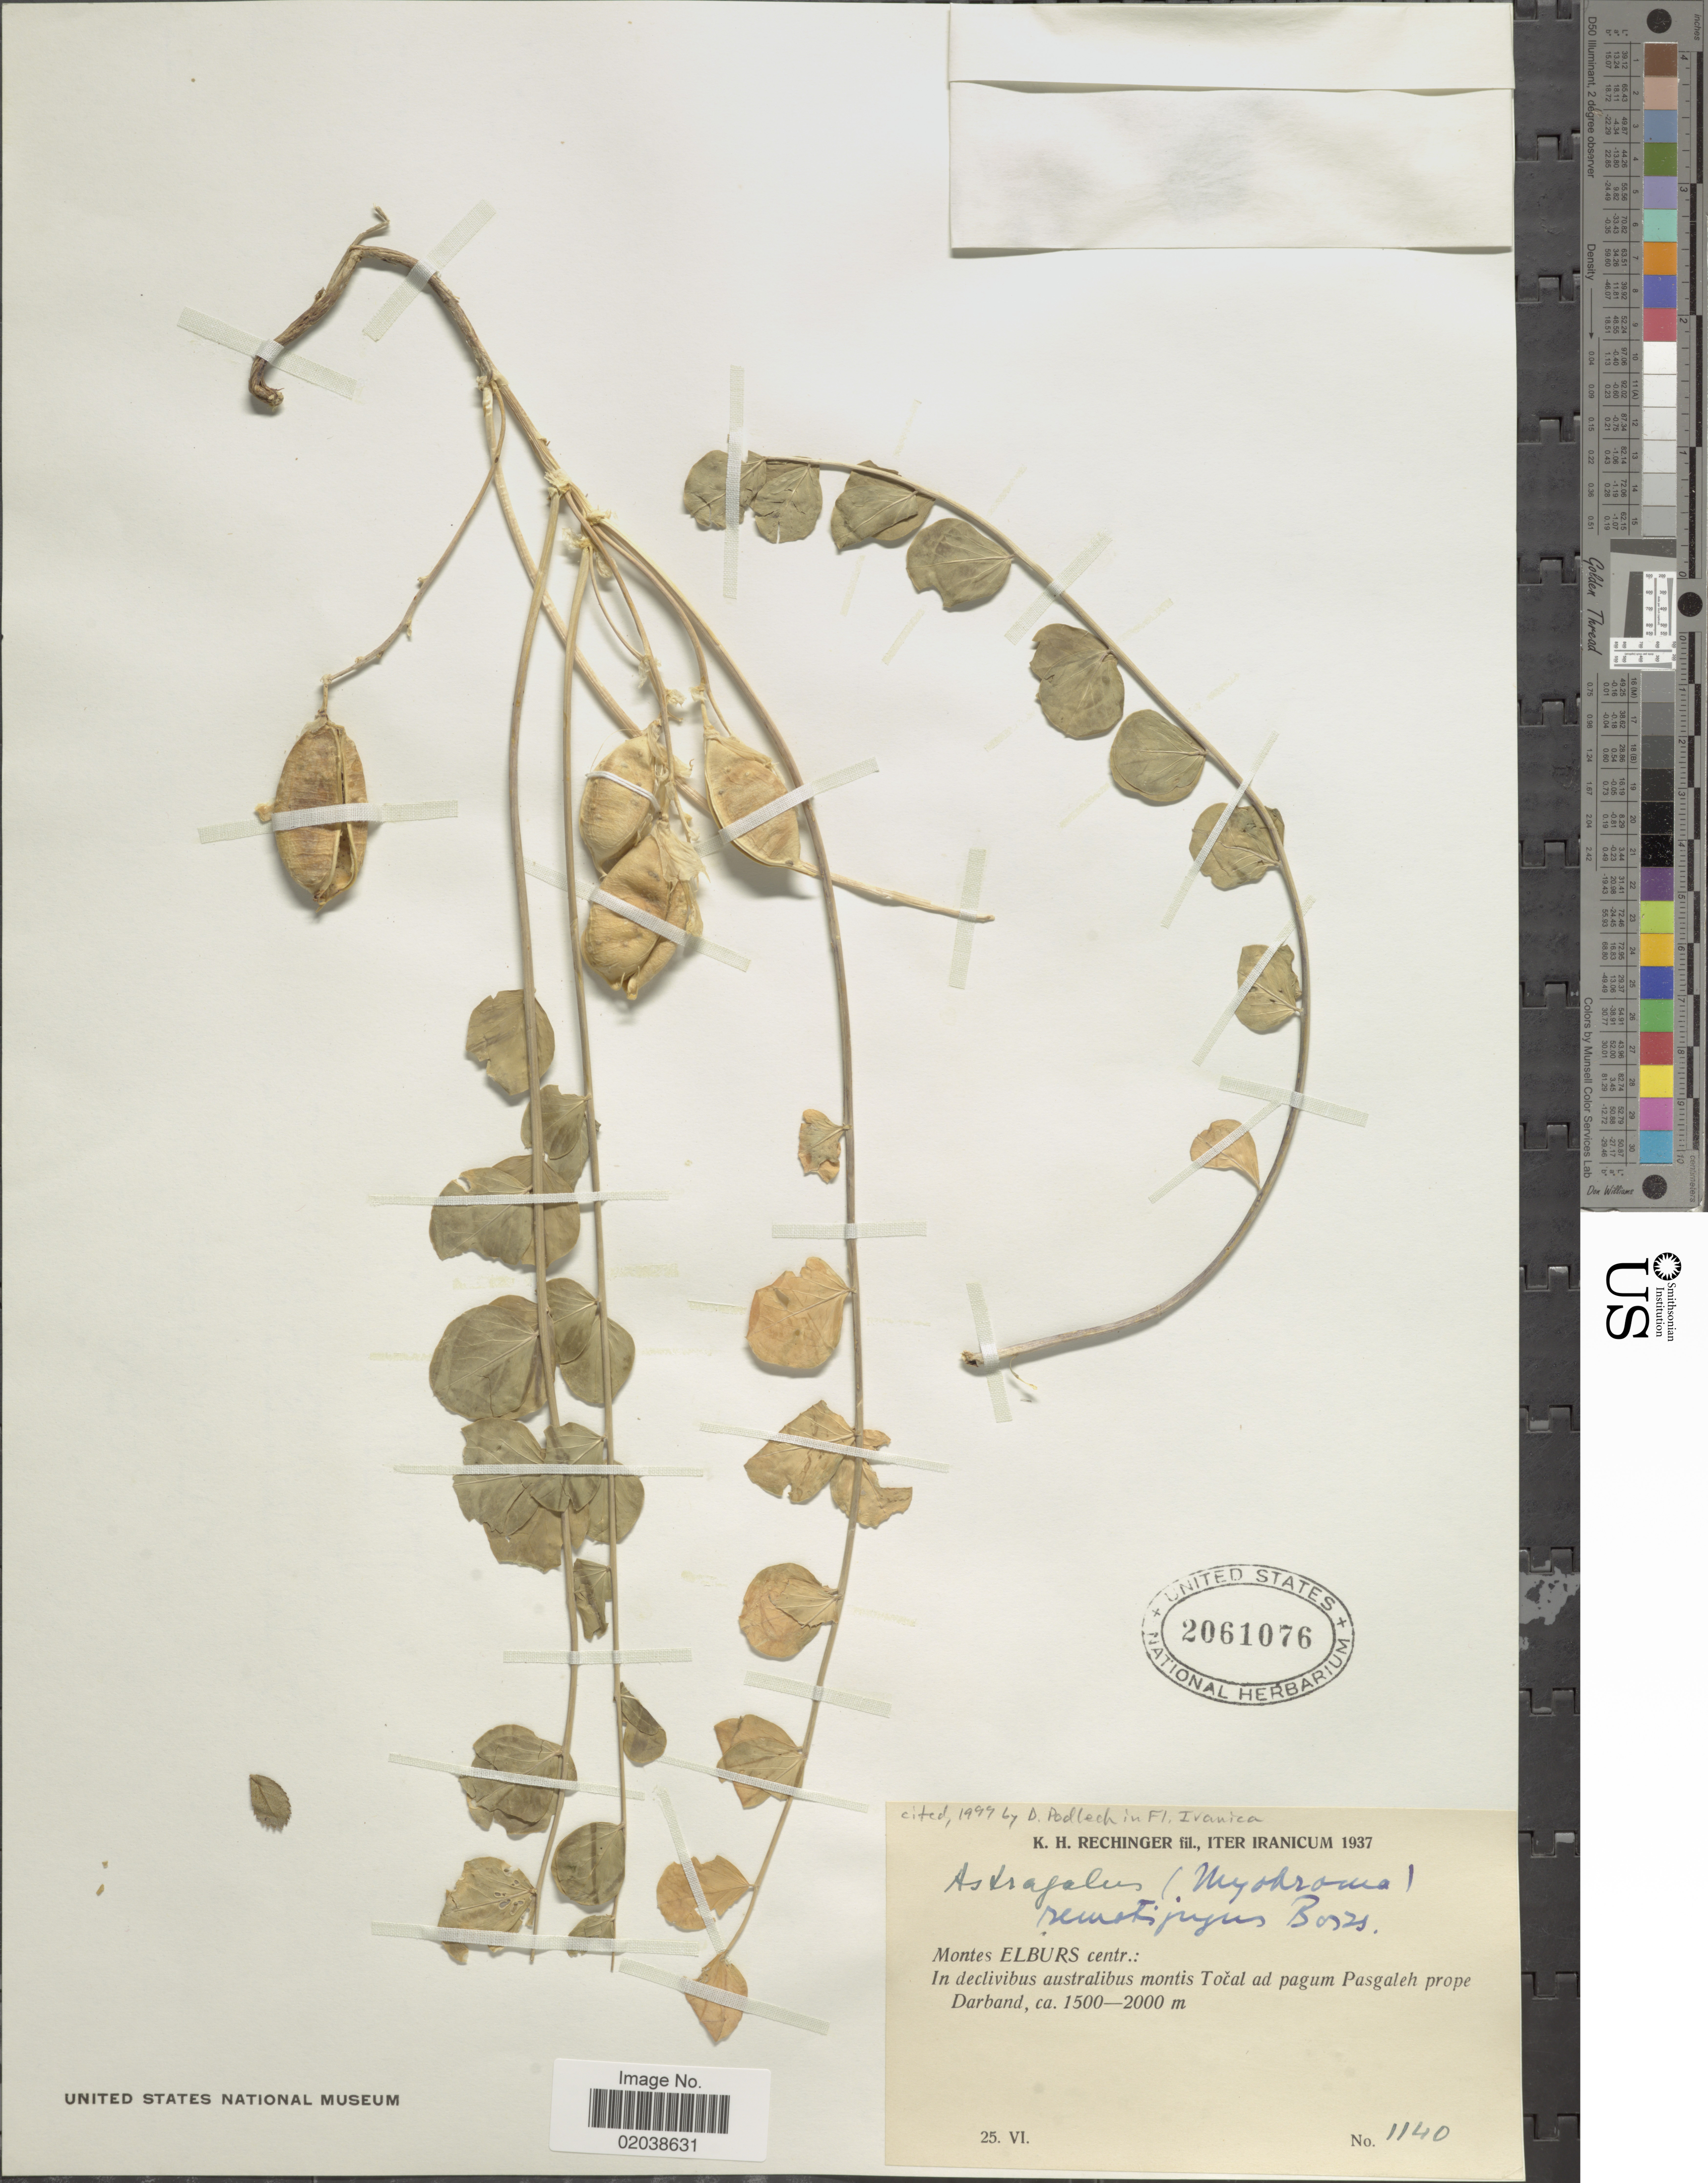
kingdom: Plantae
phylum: Tracheophyta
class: Magnoliopsida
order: Fabales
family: Fabaceae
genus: Astragalus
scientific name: Astragalus remotijugus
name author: Boiss. & Hohen.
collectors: K. H. Rechinger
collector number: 1140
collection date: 1937-06-25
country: Iran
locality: Iranicum. Montes Elburs centr.: In declivibus australibus montis Tocal ad pagum Pasgaleh prope Darband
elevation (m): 1500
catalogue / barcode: US 2061076